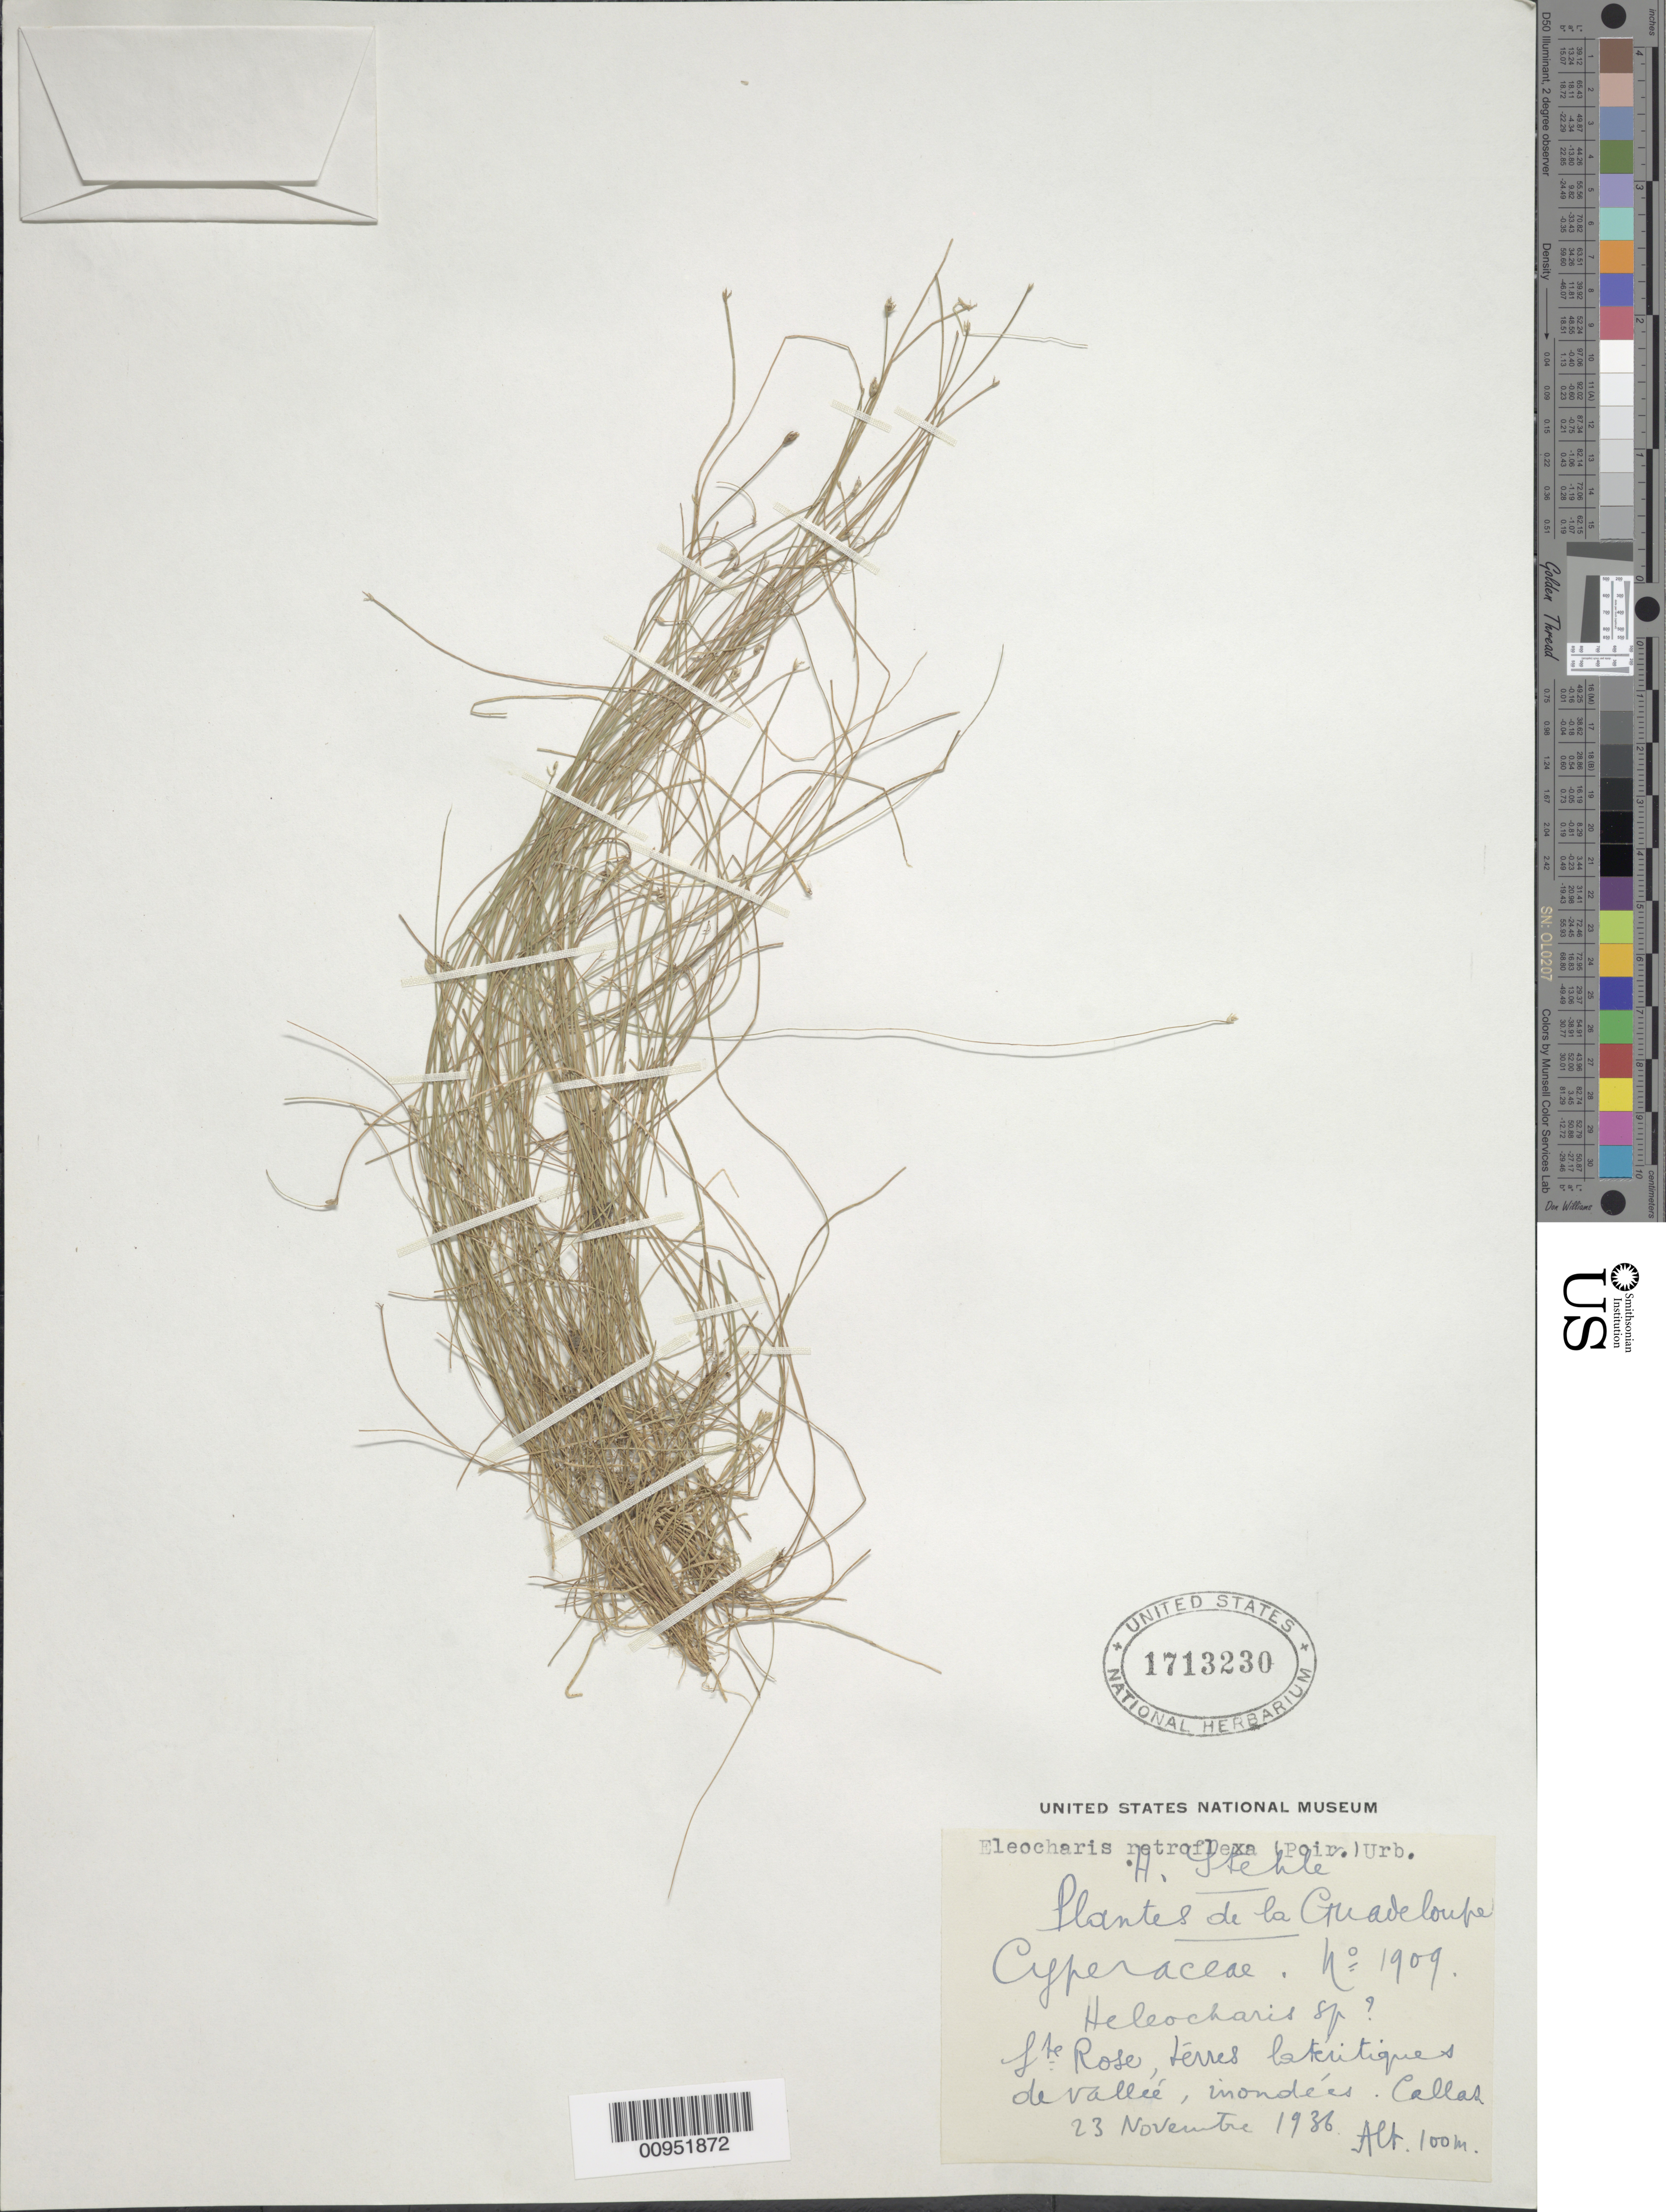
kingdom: Plantae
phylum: Tracheophyta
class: Liliopsida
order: Poales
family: Cyperaceae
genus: Eleocharis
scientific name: Eleocharis retroflexa subsp. retroflexa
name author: (Poir.) Urb.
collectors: H. Stehlé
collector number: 1909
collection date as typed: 23 Nov 1936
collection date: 1936-11-23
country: Guadeloupe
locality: Ste. Rose, Callas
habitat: Térres lateritiques de valleé, "imondées"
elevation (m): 100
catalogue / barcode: US 1713230